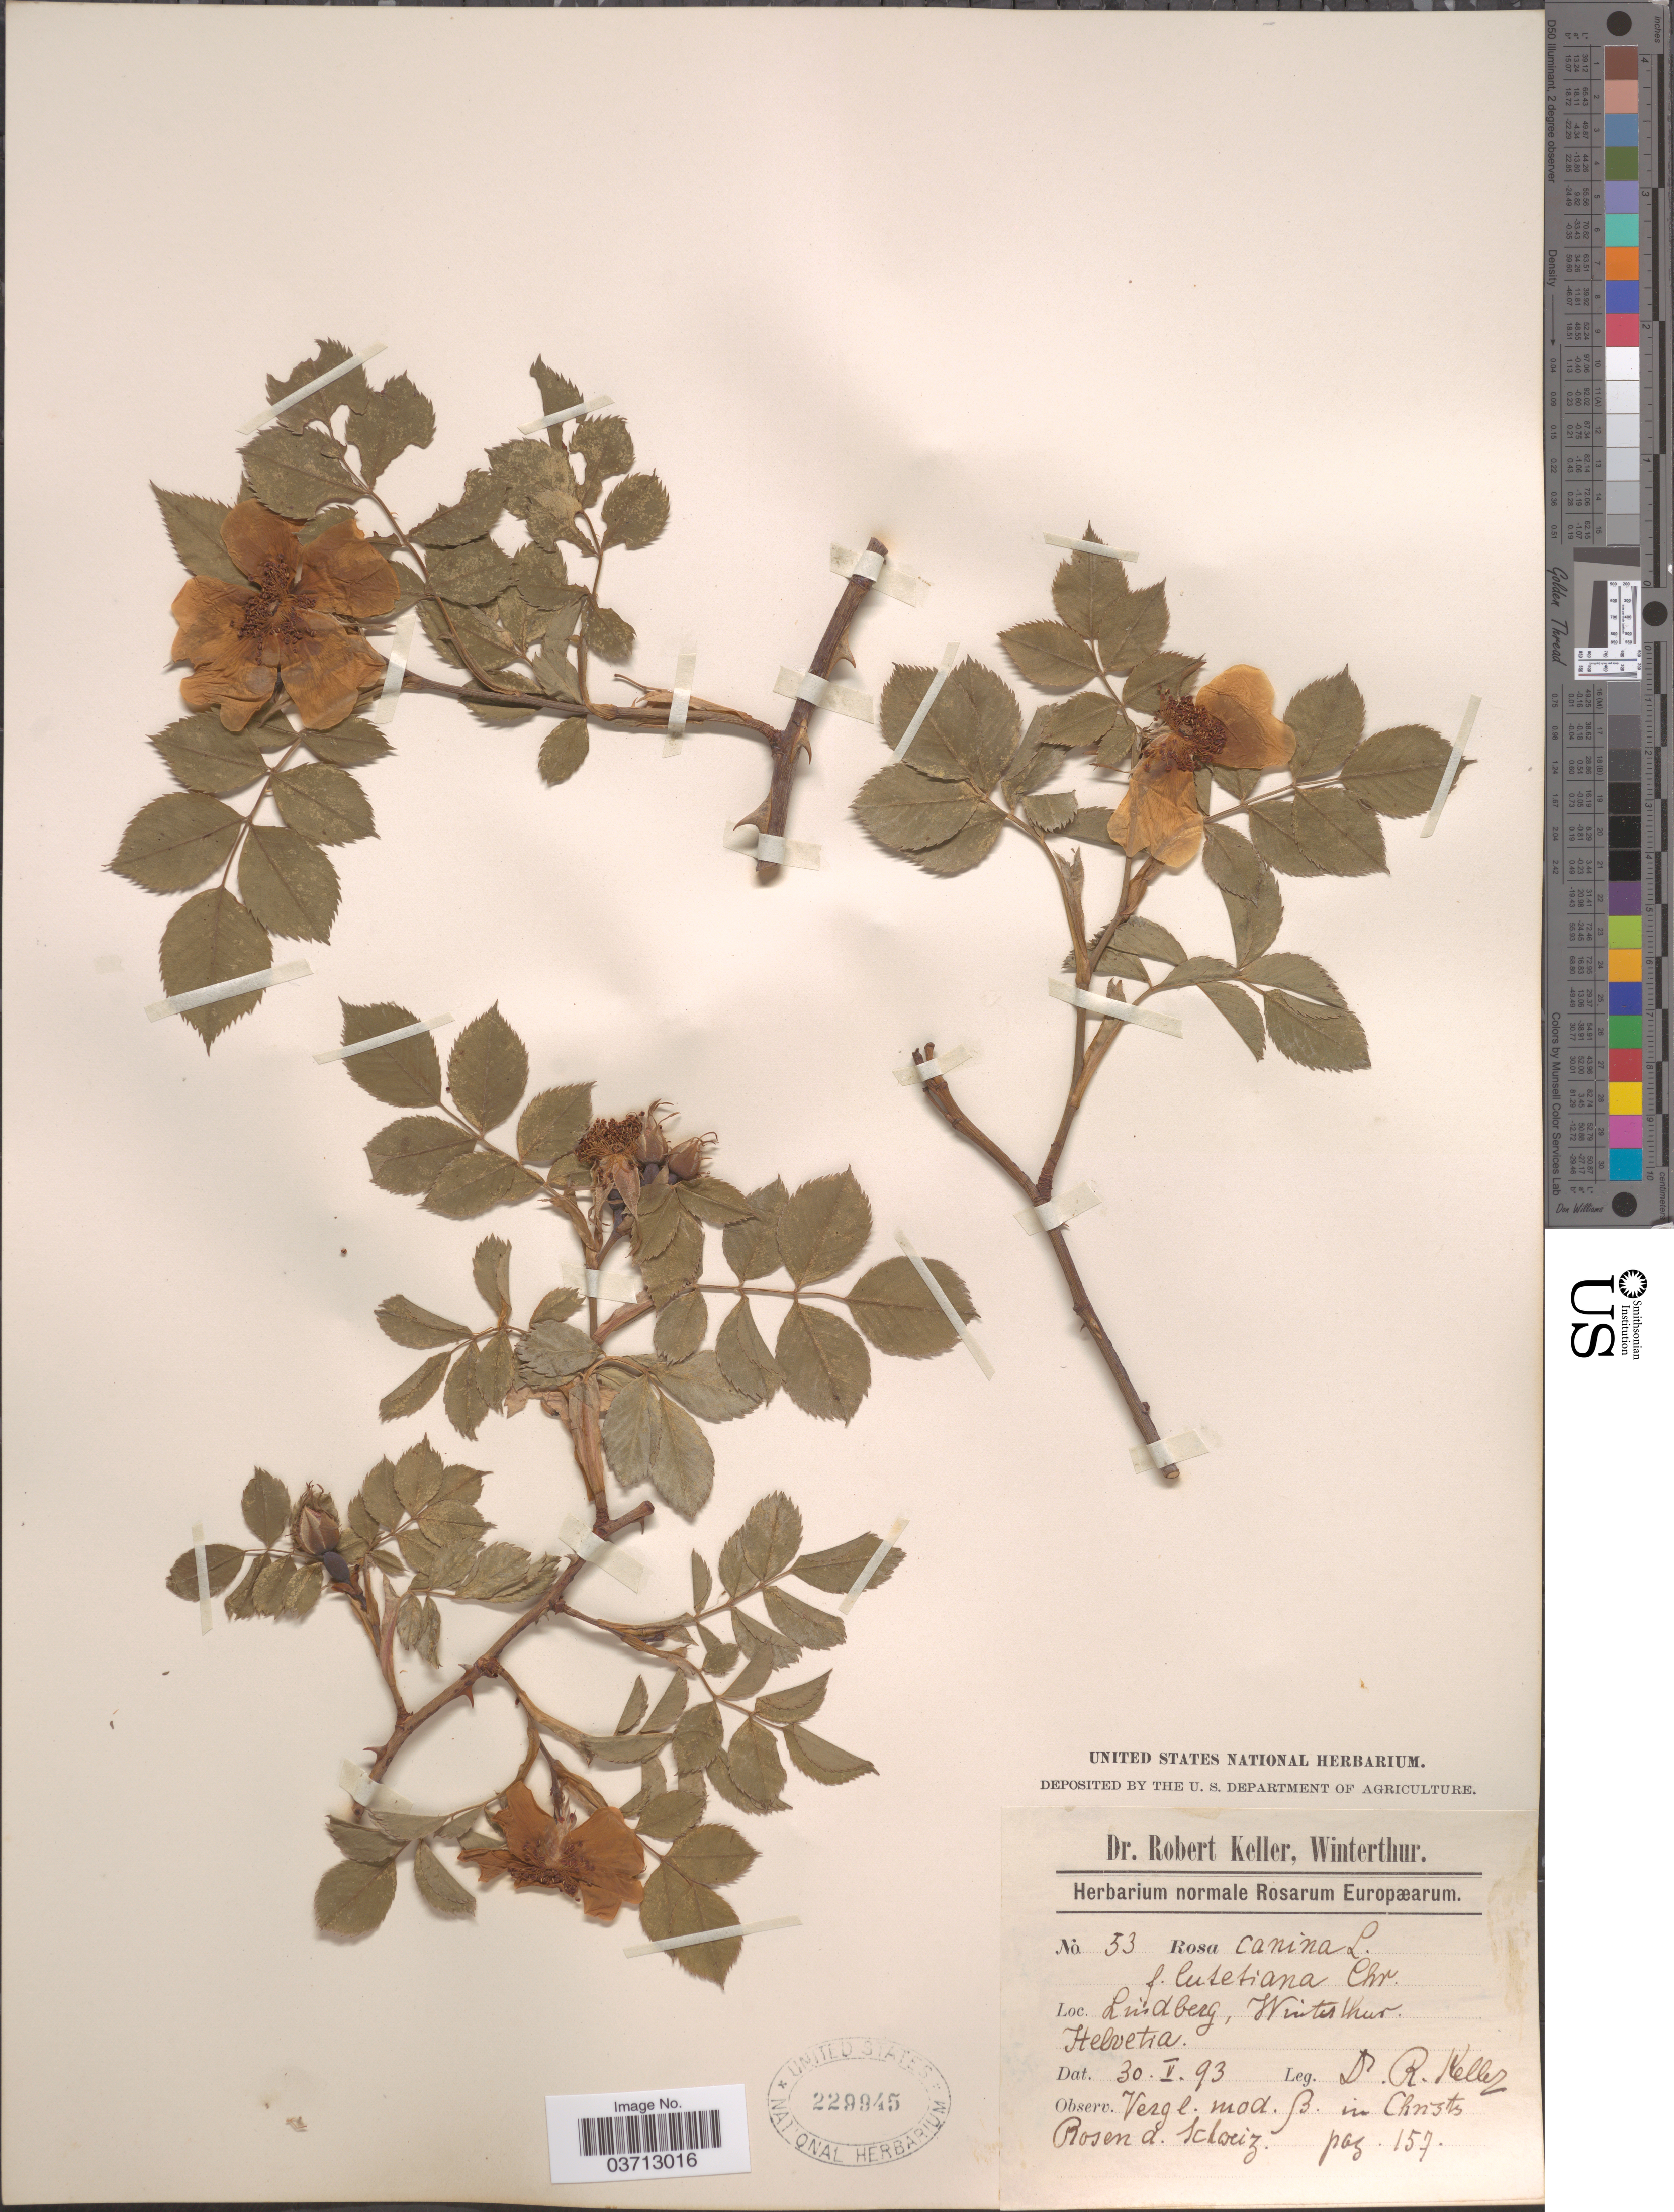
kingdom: Plantae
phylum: Tracheophyta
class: Magnoliopsida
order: Rosales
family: Rosaceae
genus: Rosa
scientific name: Rosa canina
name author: L.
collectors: R. Keller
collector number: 53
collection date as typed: Transcribed d/m/y: 30/5/93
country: Switzerland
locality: Lindberg, Winterthur. Helvetia.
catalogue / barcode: US 229945